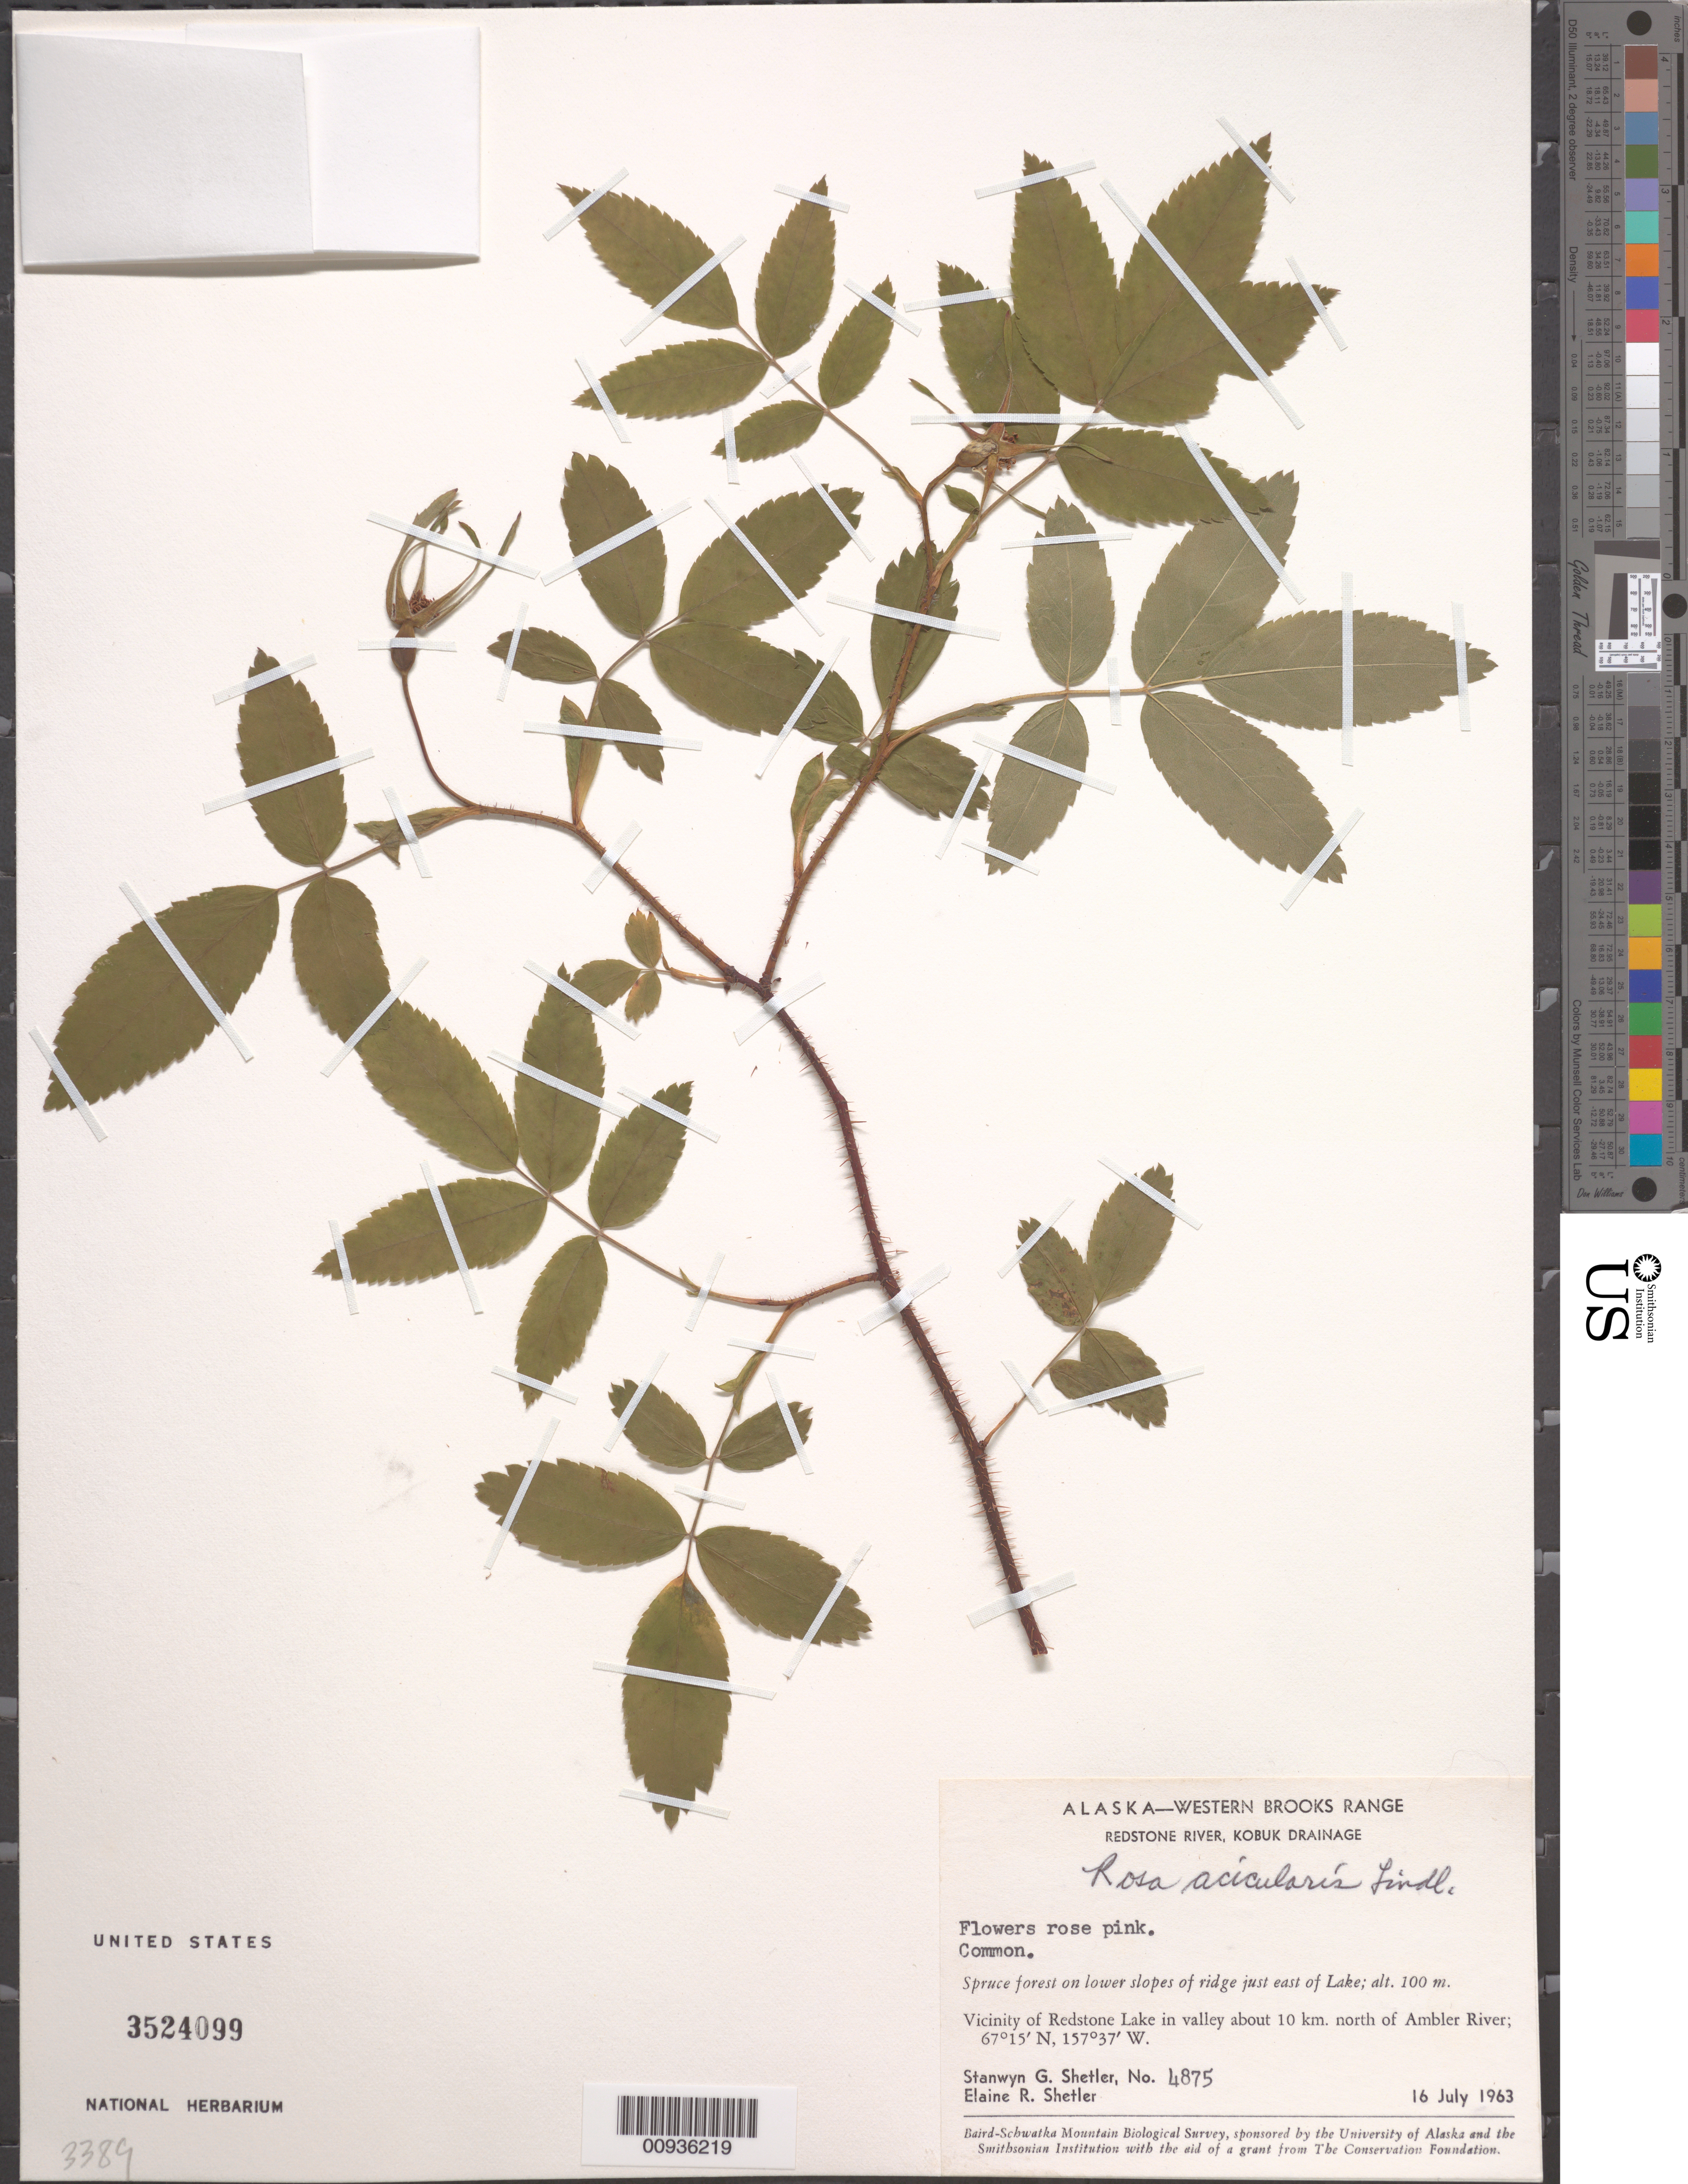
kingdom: Plantae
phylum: Tracheophyta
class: Magnoliopsida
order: Rosales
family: Rosaceae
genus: Rosa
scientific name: Rosa acicularis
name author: Lindl.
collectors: S. Shetler & E. R. Shetler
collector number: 4875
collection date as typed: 16 Jul 1963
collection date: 1963-07-16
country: United States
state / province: Alaska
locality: Vicinity of Redstone Lake in valley about 10 km. north of Ambler River. Western Brooks Range, Redstone River, Kobuk Drainage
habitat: Spruce forest on lower slopes of ridge just east of Lake.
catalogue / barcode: US 3524099